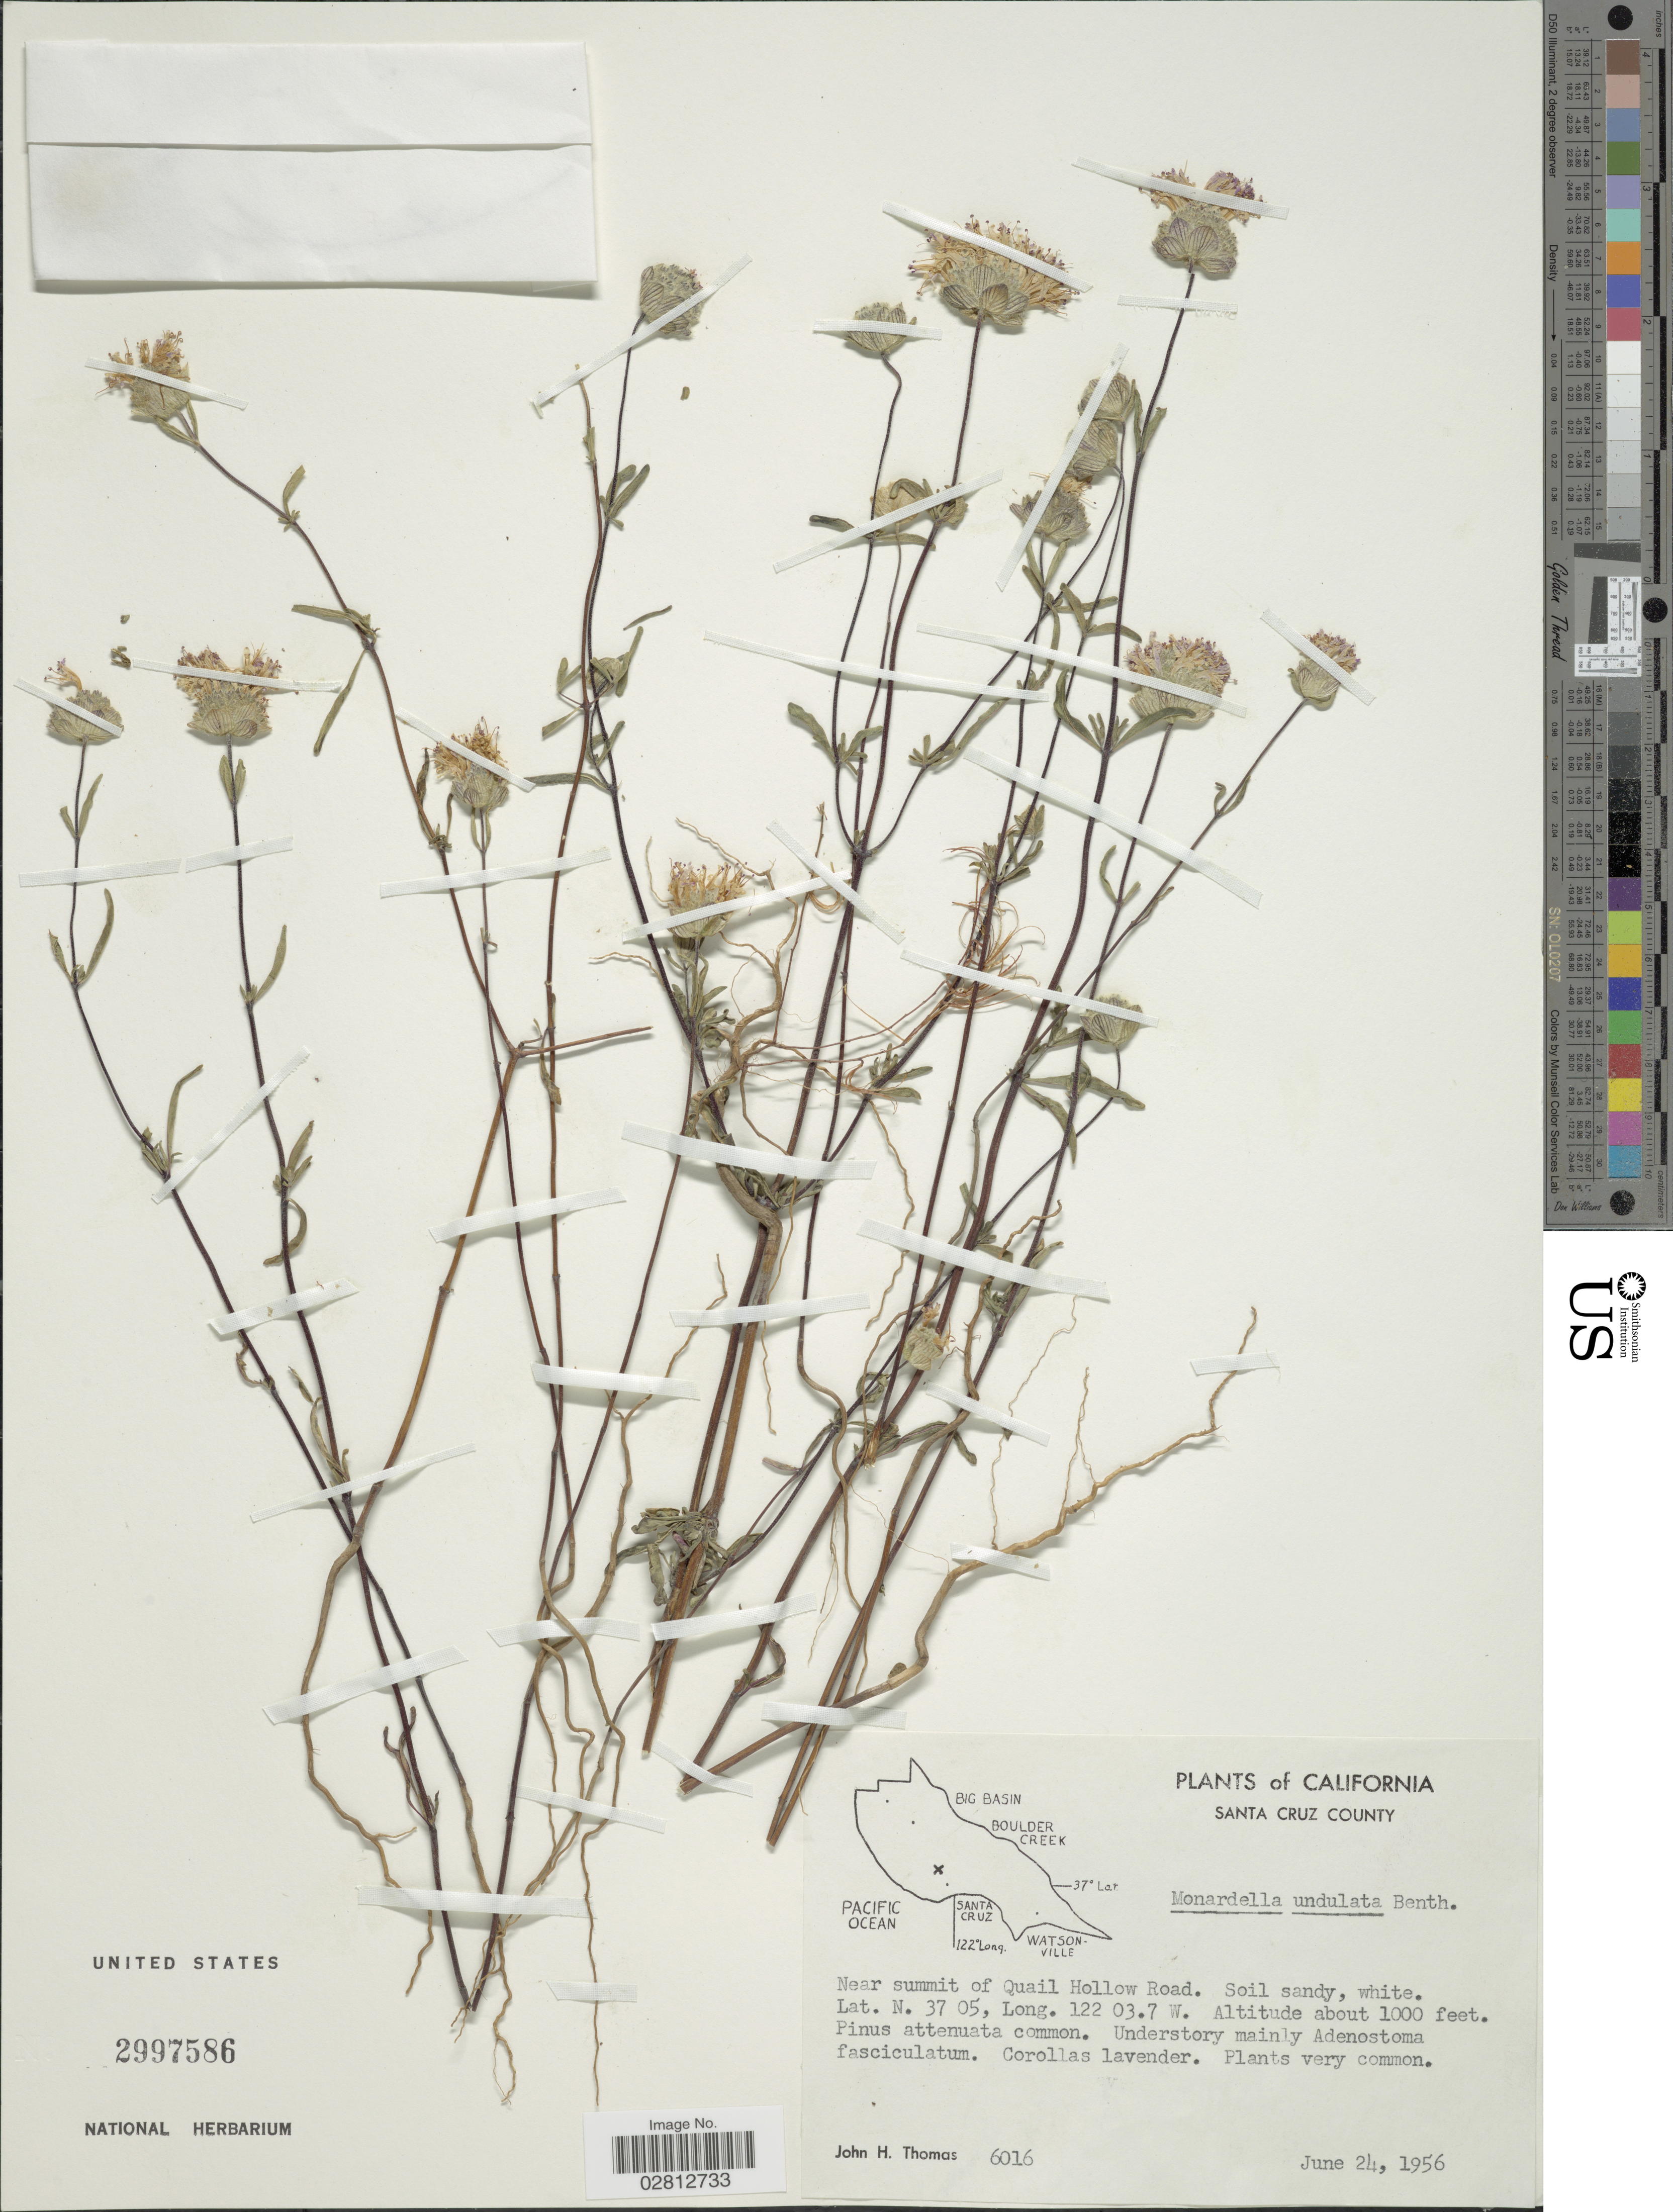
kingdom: Plantae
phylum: Tracheophyta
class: Magnoliopsida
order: Lamiales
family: Lamiaceae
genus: Monardella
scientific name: Monardella undulata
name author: Benth.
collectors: J. H. Thomas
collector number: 6016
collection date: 1956-06-24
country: United States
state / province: California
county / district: Santa Cruz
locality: Santa Cruz County, near summit of Quail Hollow Road.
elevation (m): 305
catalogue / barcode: US 2997586